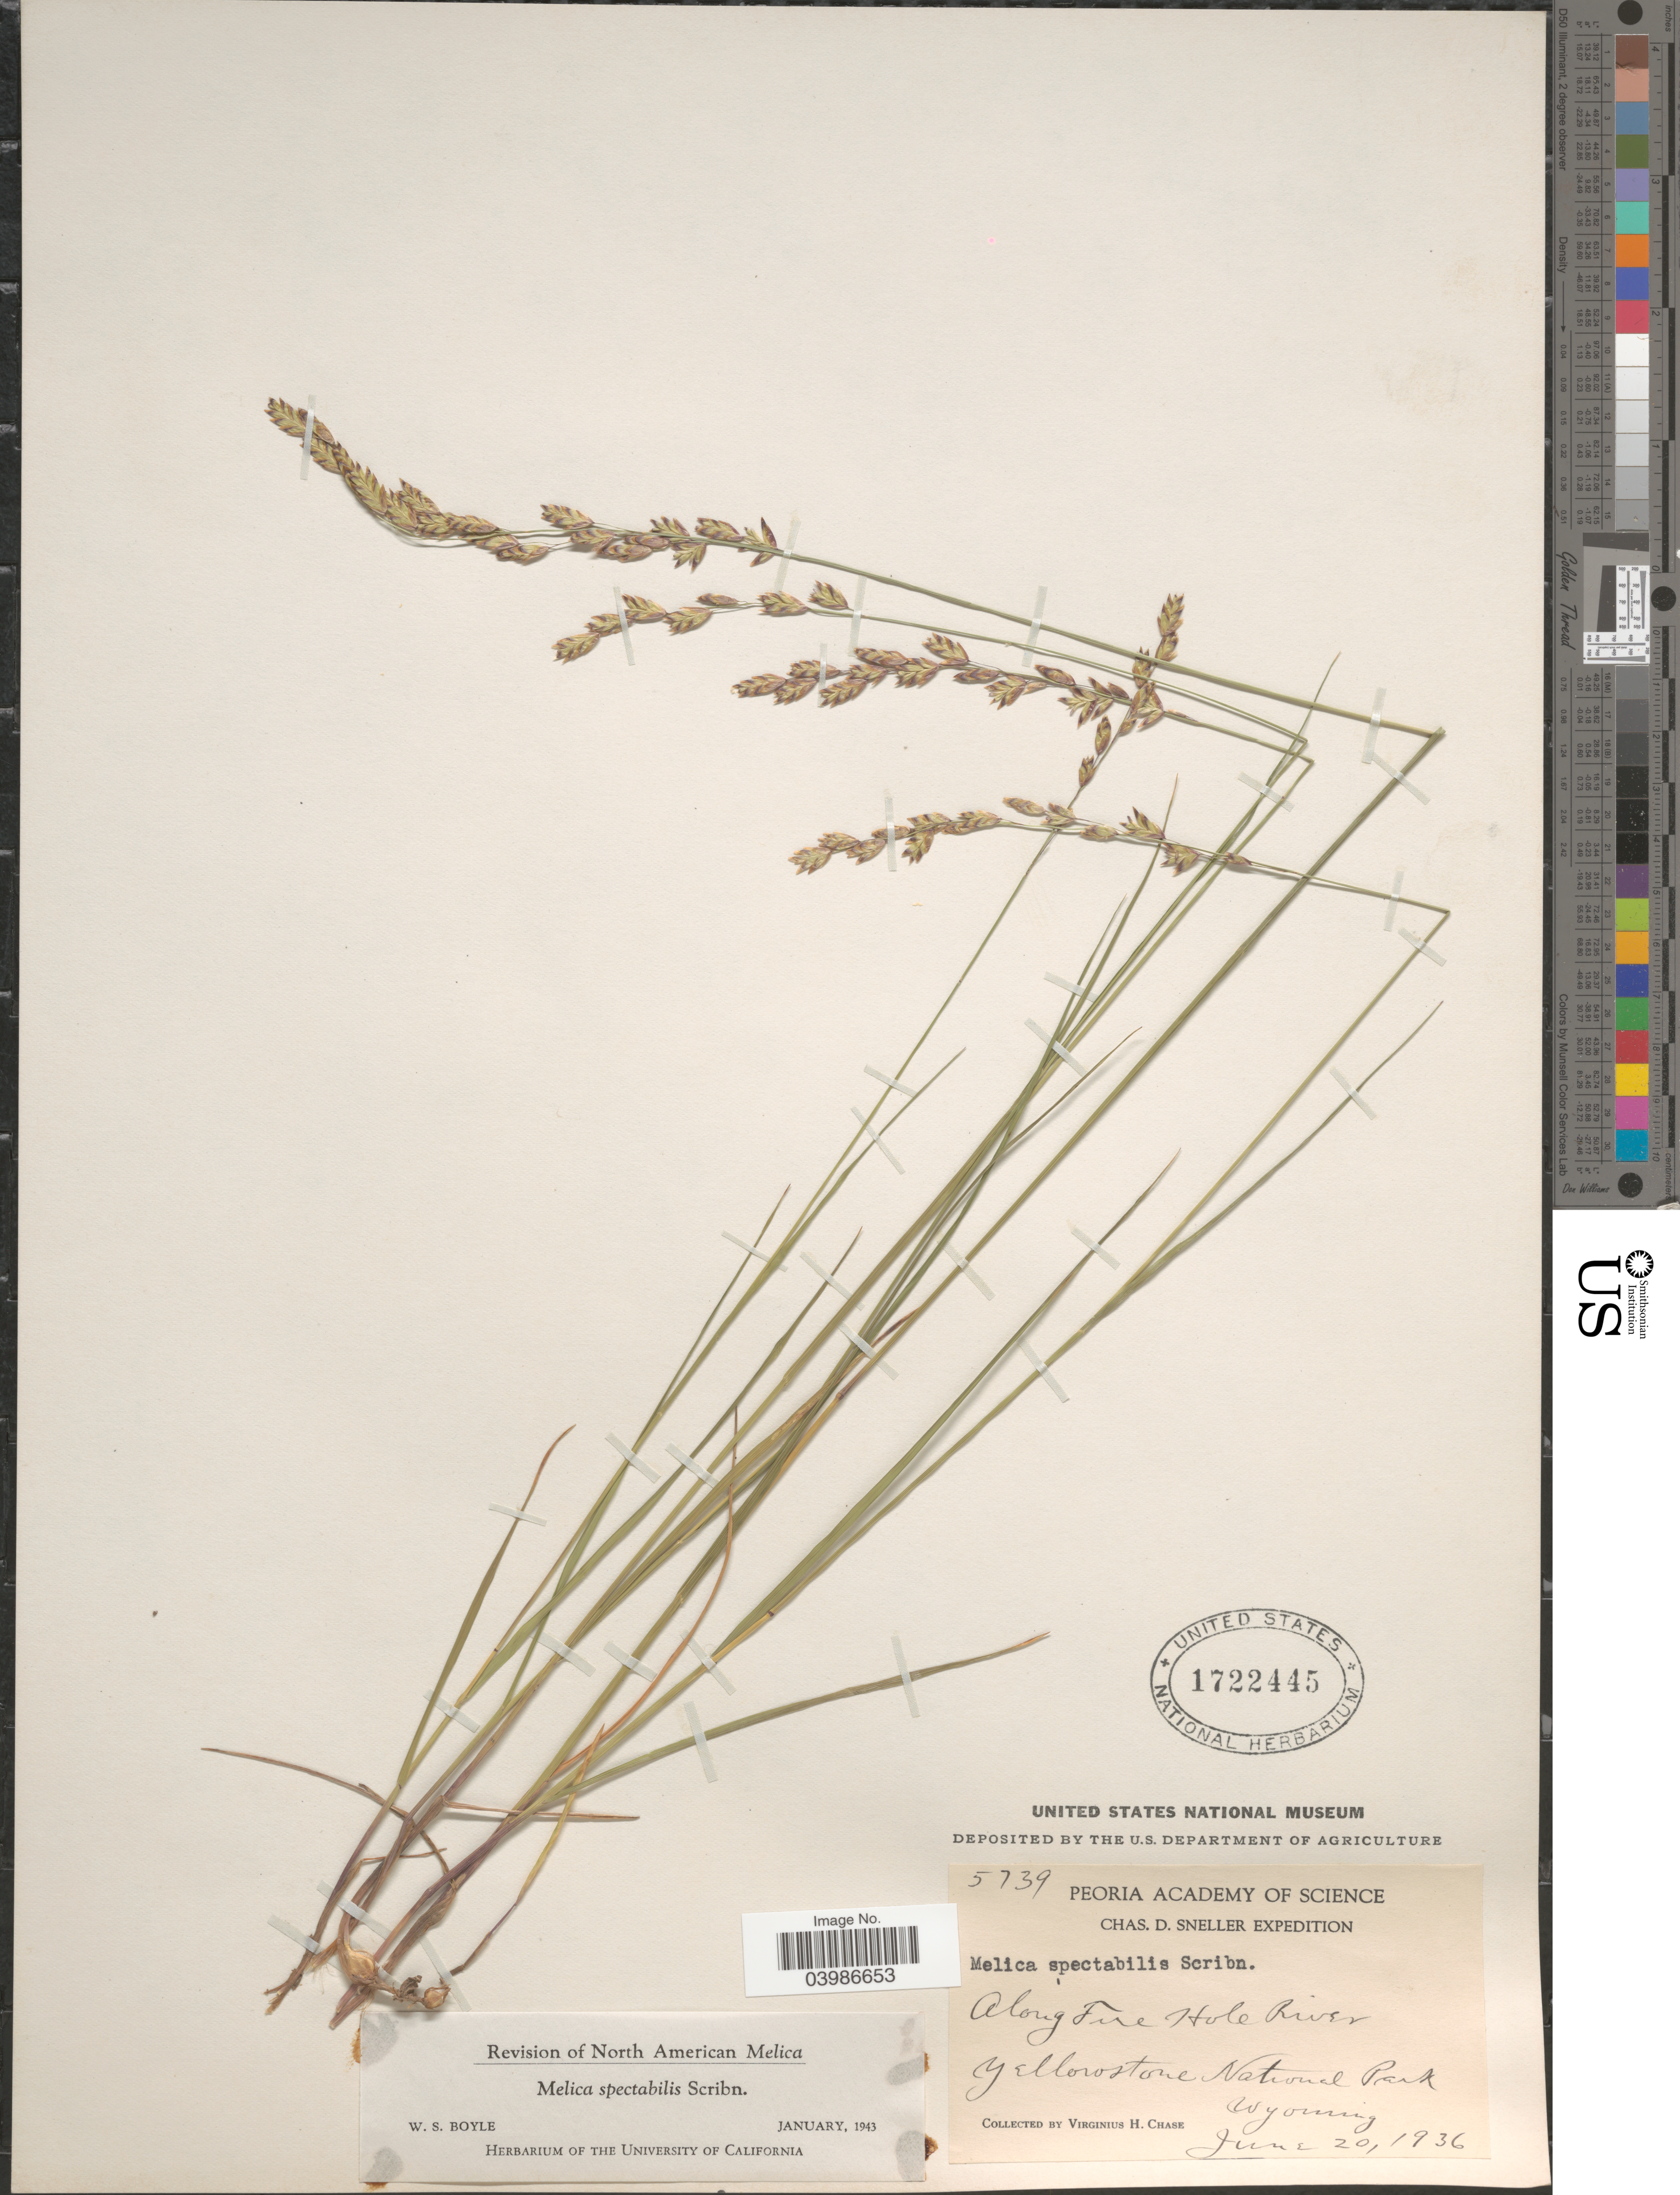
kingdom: Plantae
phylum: Tracheophyta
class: Liliopsida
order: Poales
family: Poaceae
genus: Melica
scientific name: Melica spectabilis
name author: Scribn.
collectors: V. H. Chase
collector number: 5739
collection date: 1936-06-20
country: United States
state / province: Wyoming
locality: Along Fire Hole River. Yellowstone National Park.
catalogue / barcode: US 1722445